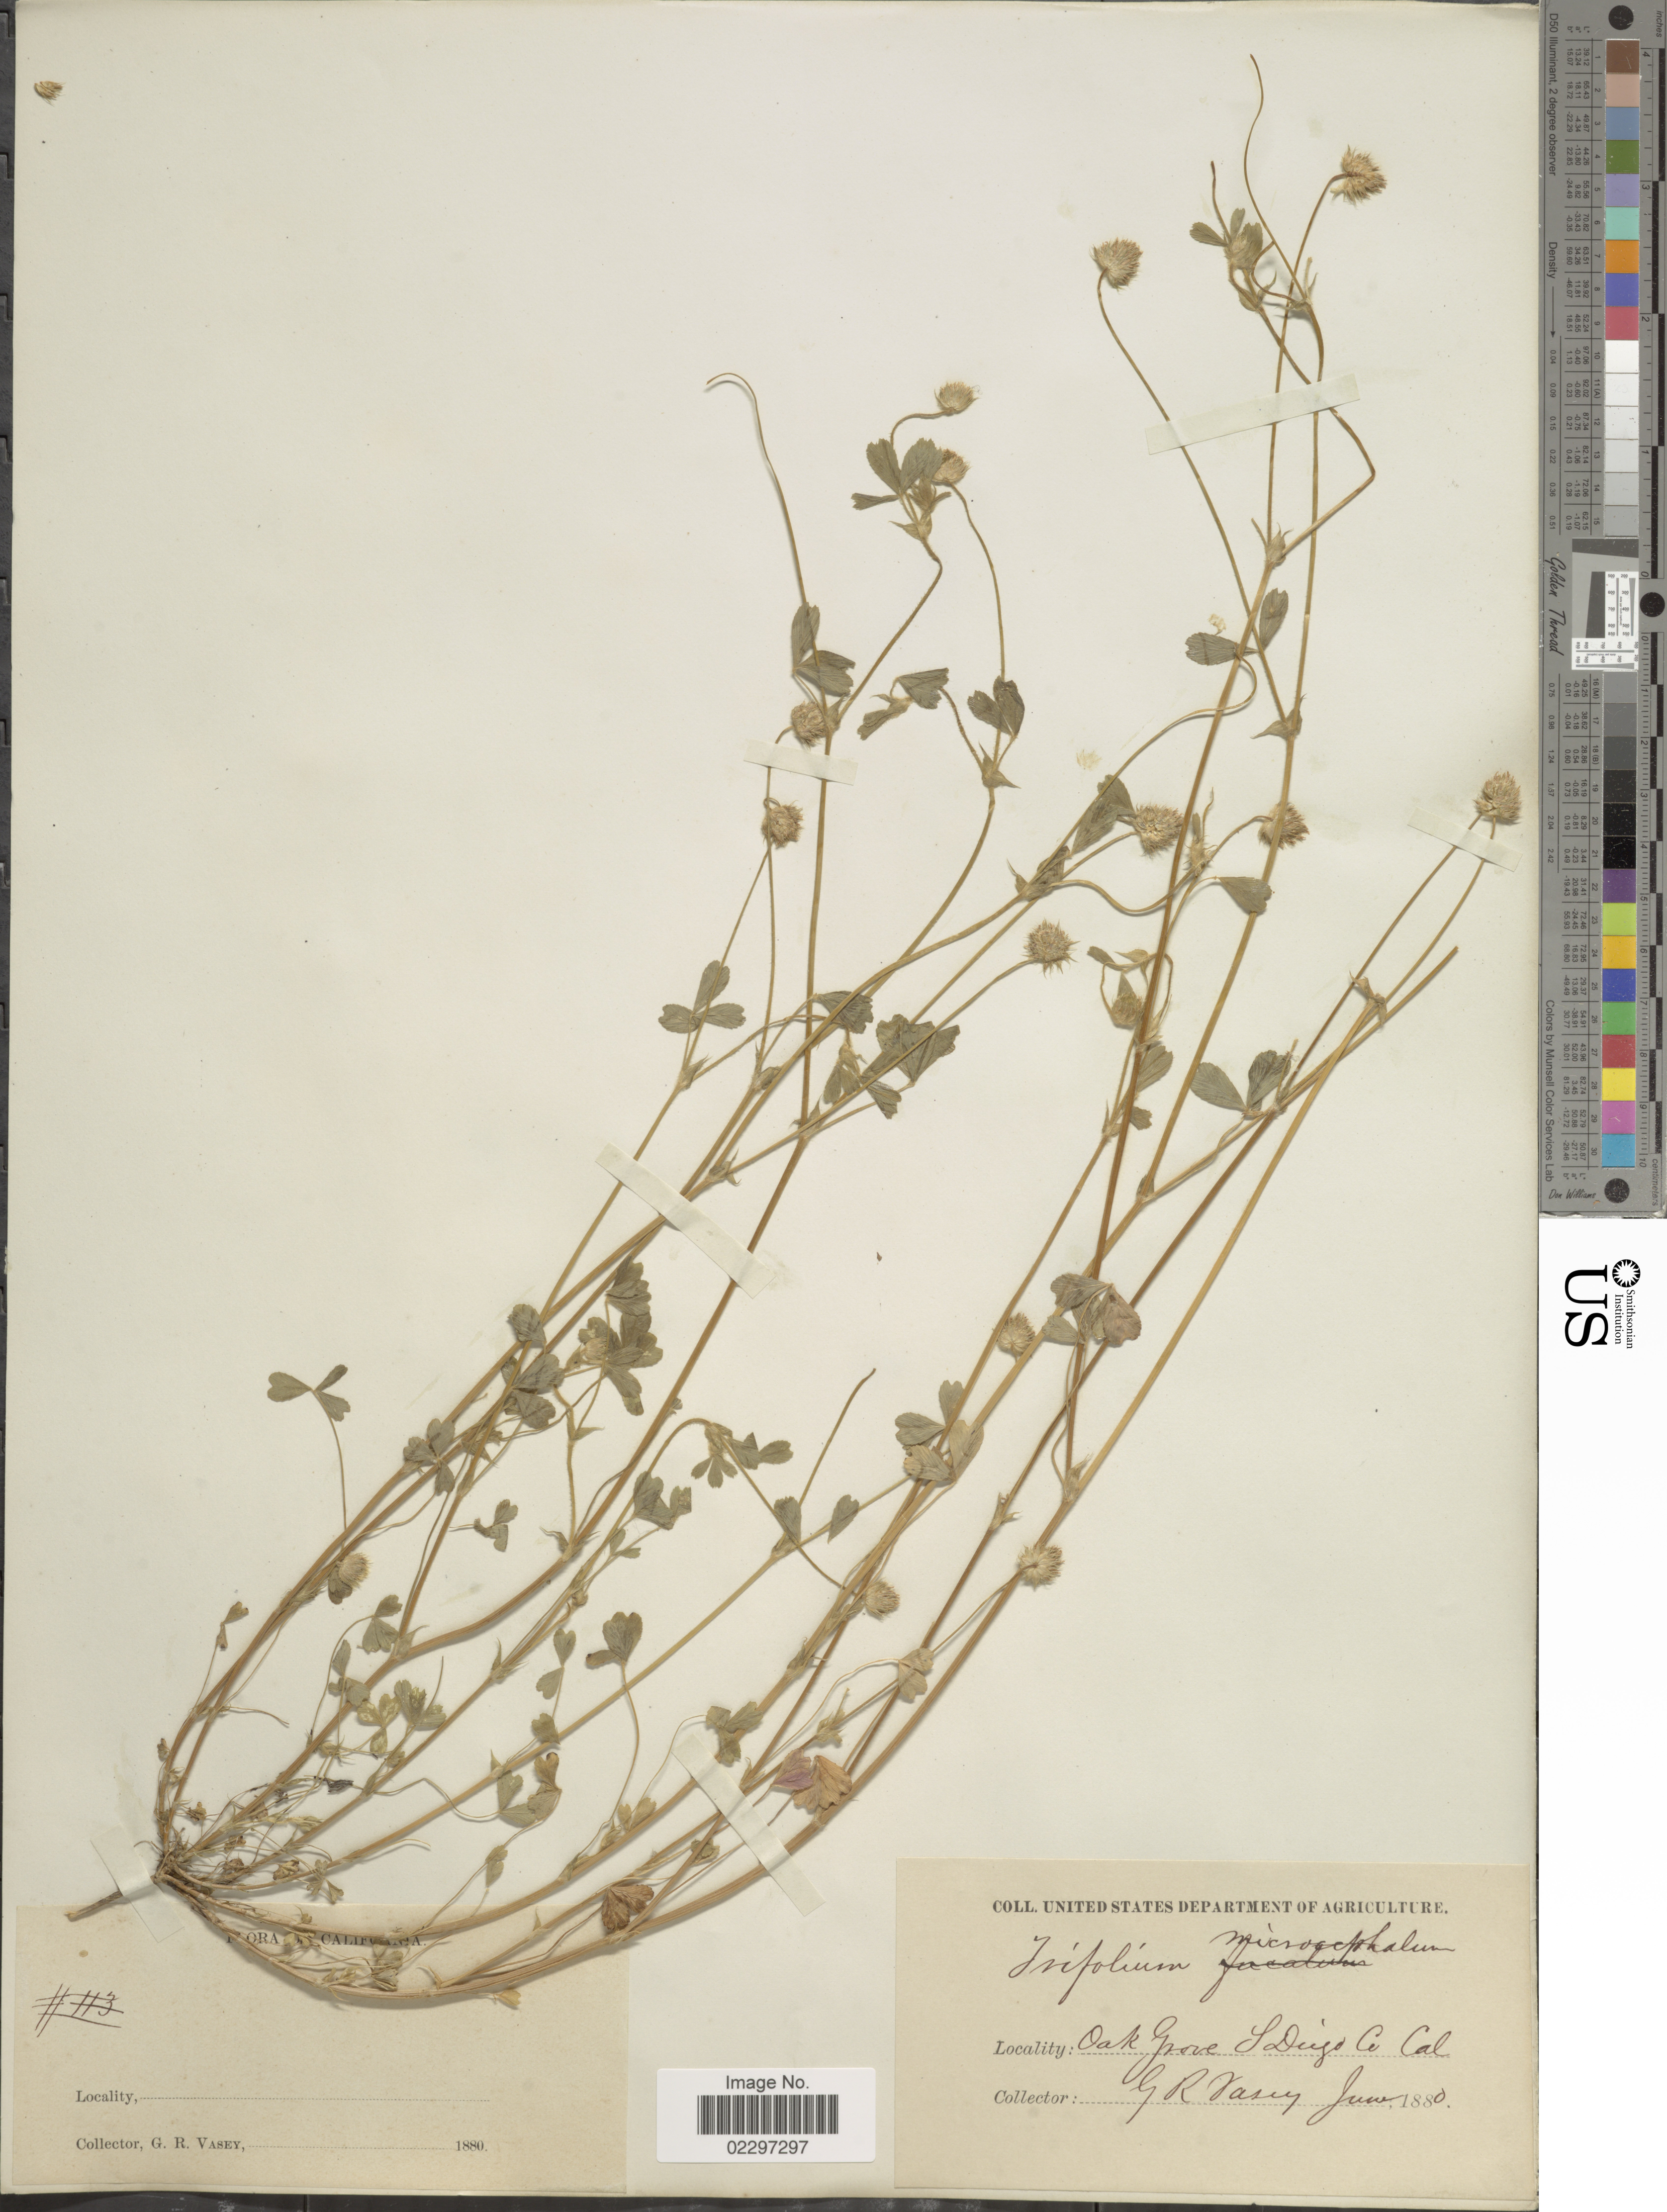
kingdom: Plantae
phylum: Tracheophyta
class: Magnoliopsida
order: Fabales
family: Fabaceae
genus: Trifolium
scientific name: Trifolium microcephalum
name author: Pursh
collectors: G. R. Vasey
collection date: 1880-06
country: United States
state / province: California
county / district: San Diego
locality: Oak Grove S. Diego Co.